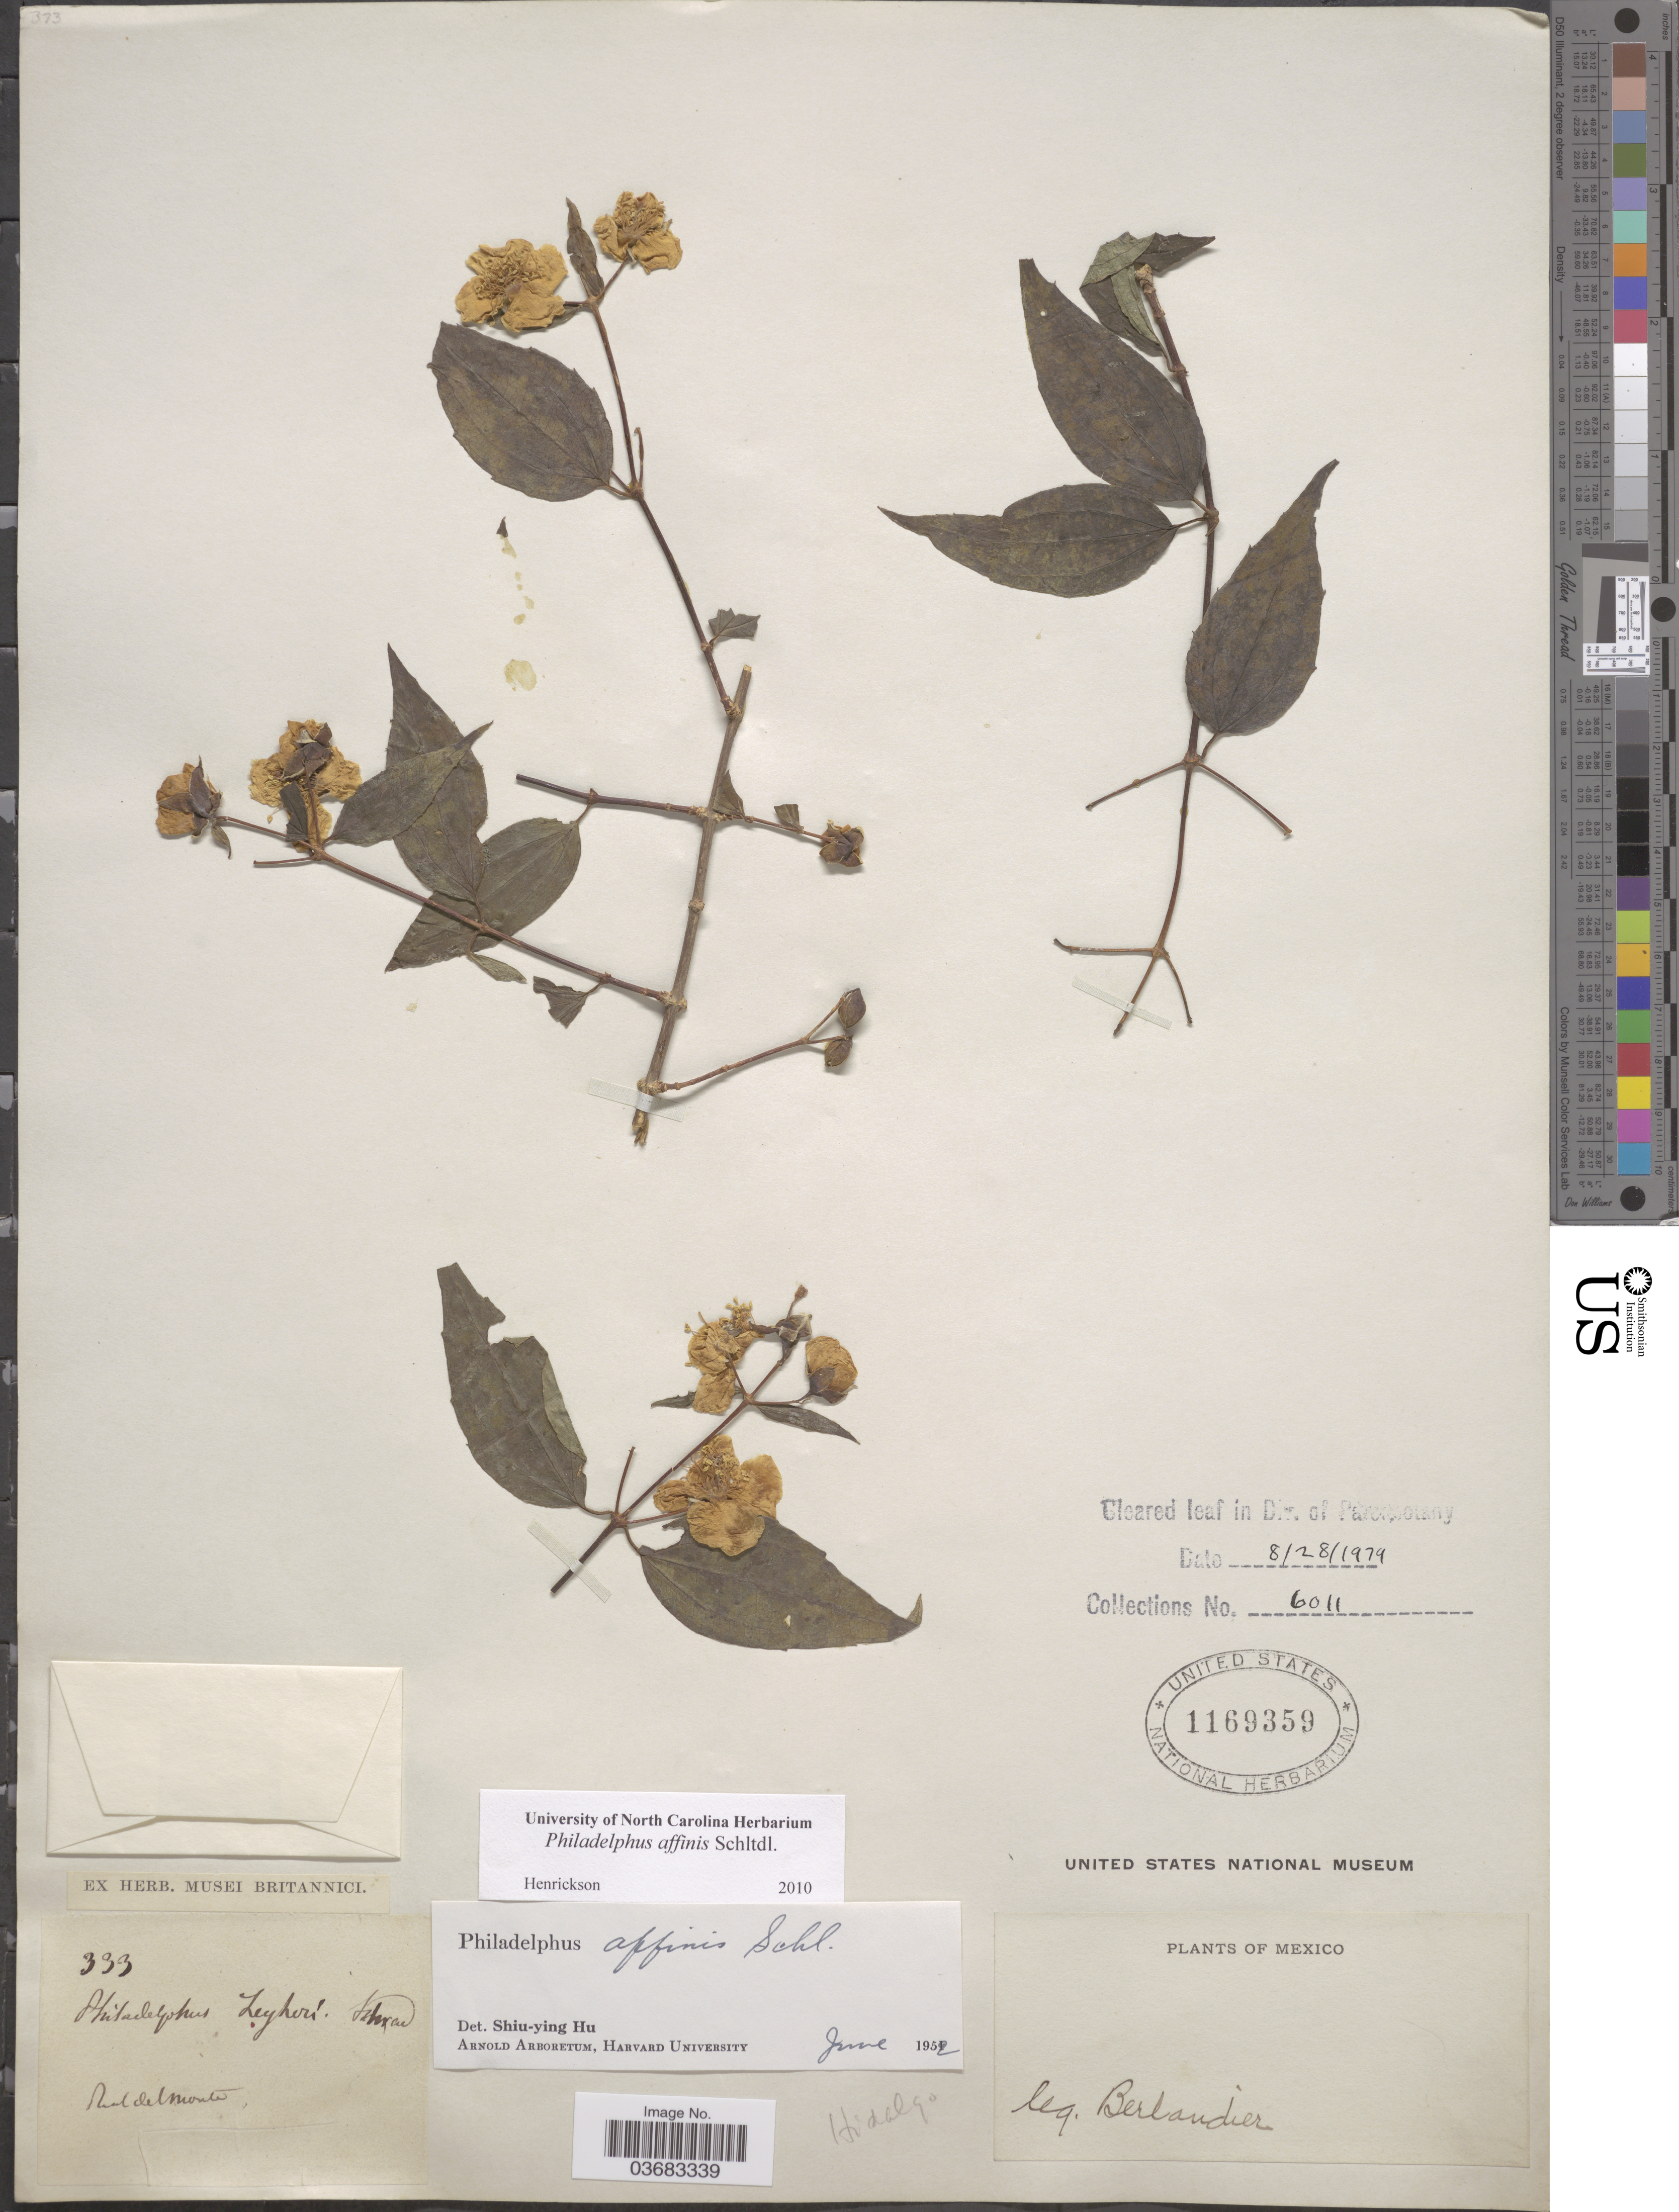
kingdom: Plantae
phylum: Tracheophyta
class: Magnoliopsida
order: Cornales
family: Hydrangeaceae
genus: Philadelphus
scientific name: Philadelphus affinis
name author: Schltdl.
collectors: -. Berlandier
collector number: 333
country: Mexico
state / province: Hidalgo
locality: Real del Monte.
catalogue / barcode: US 1169359